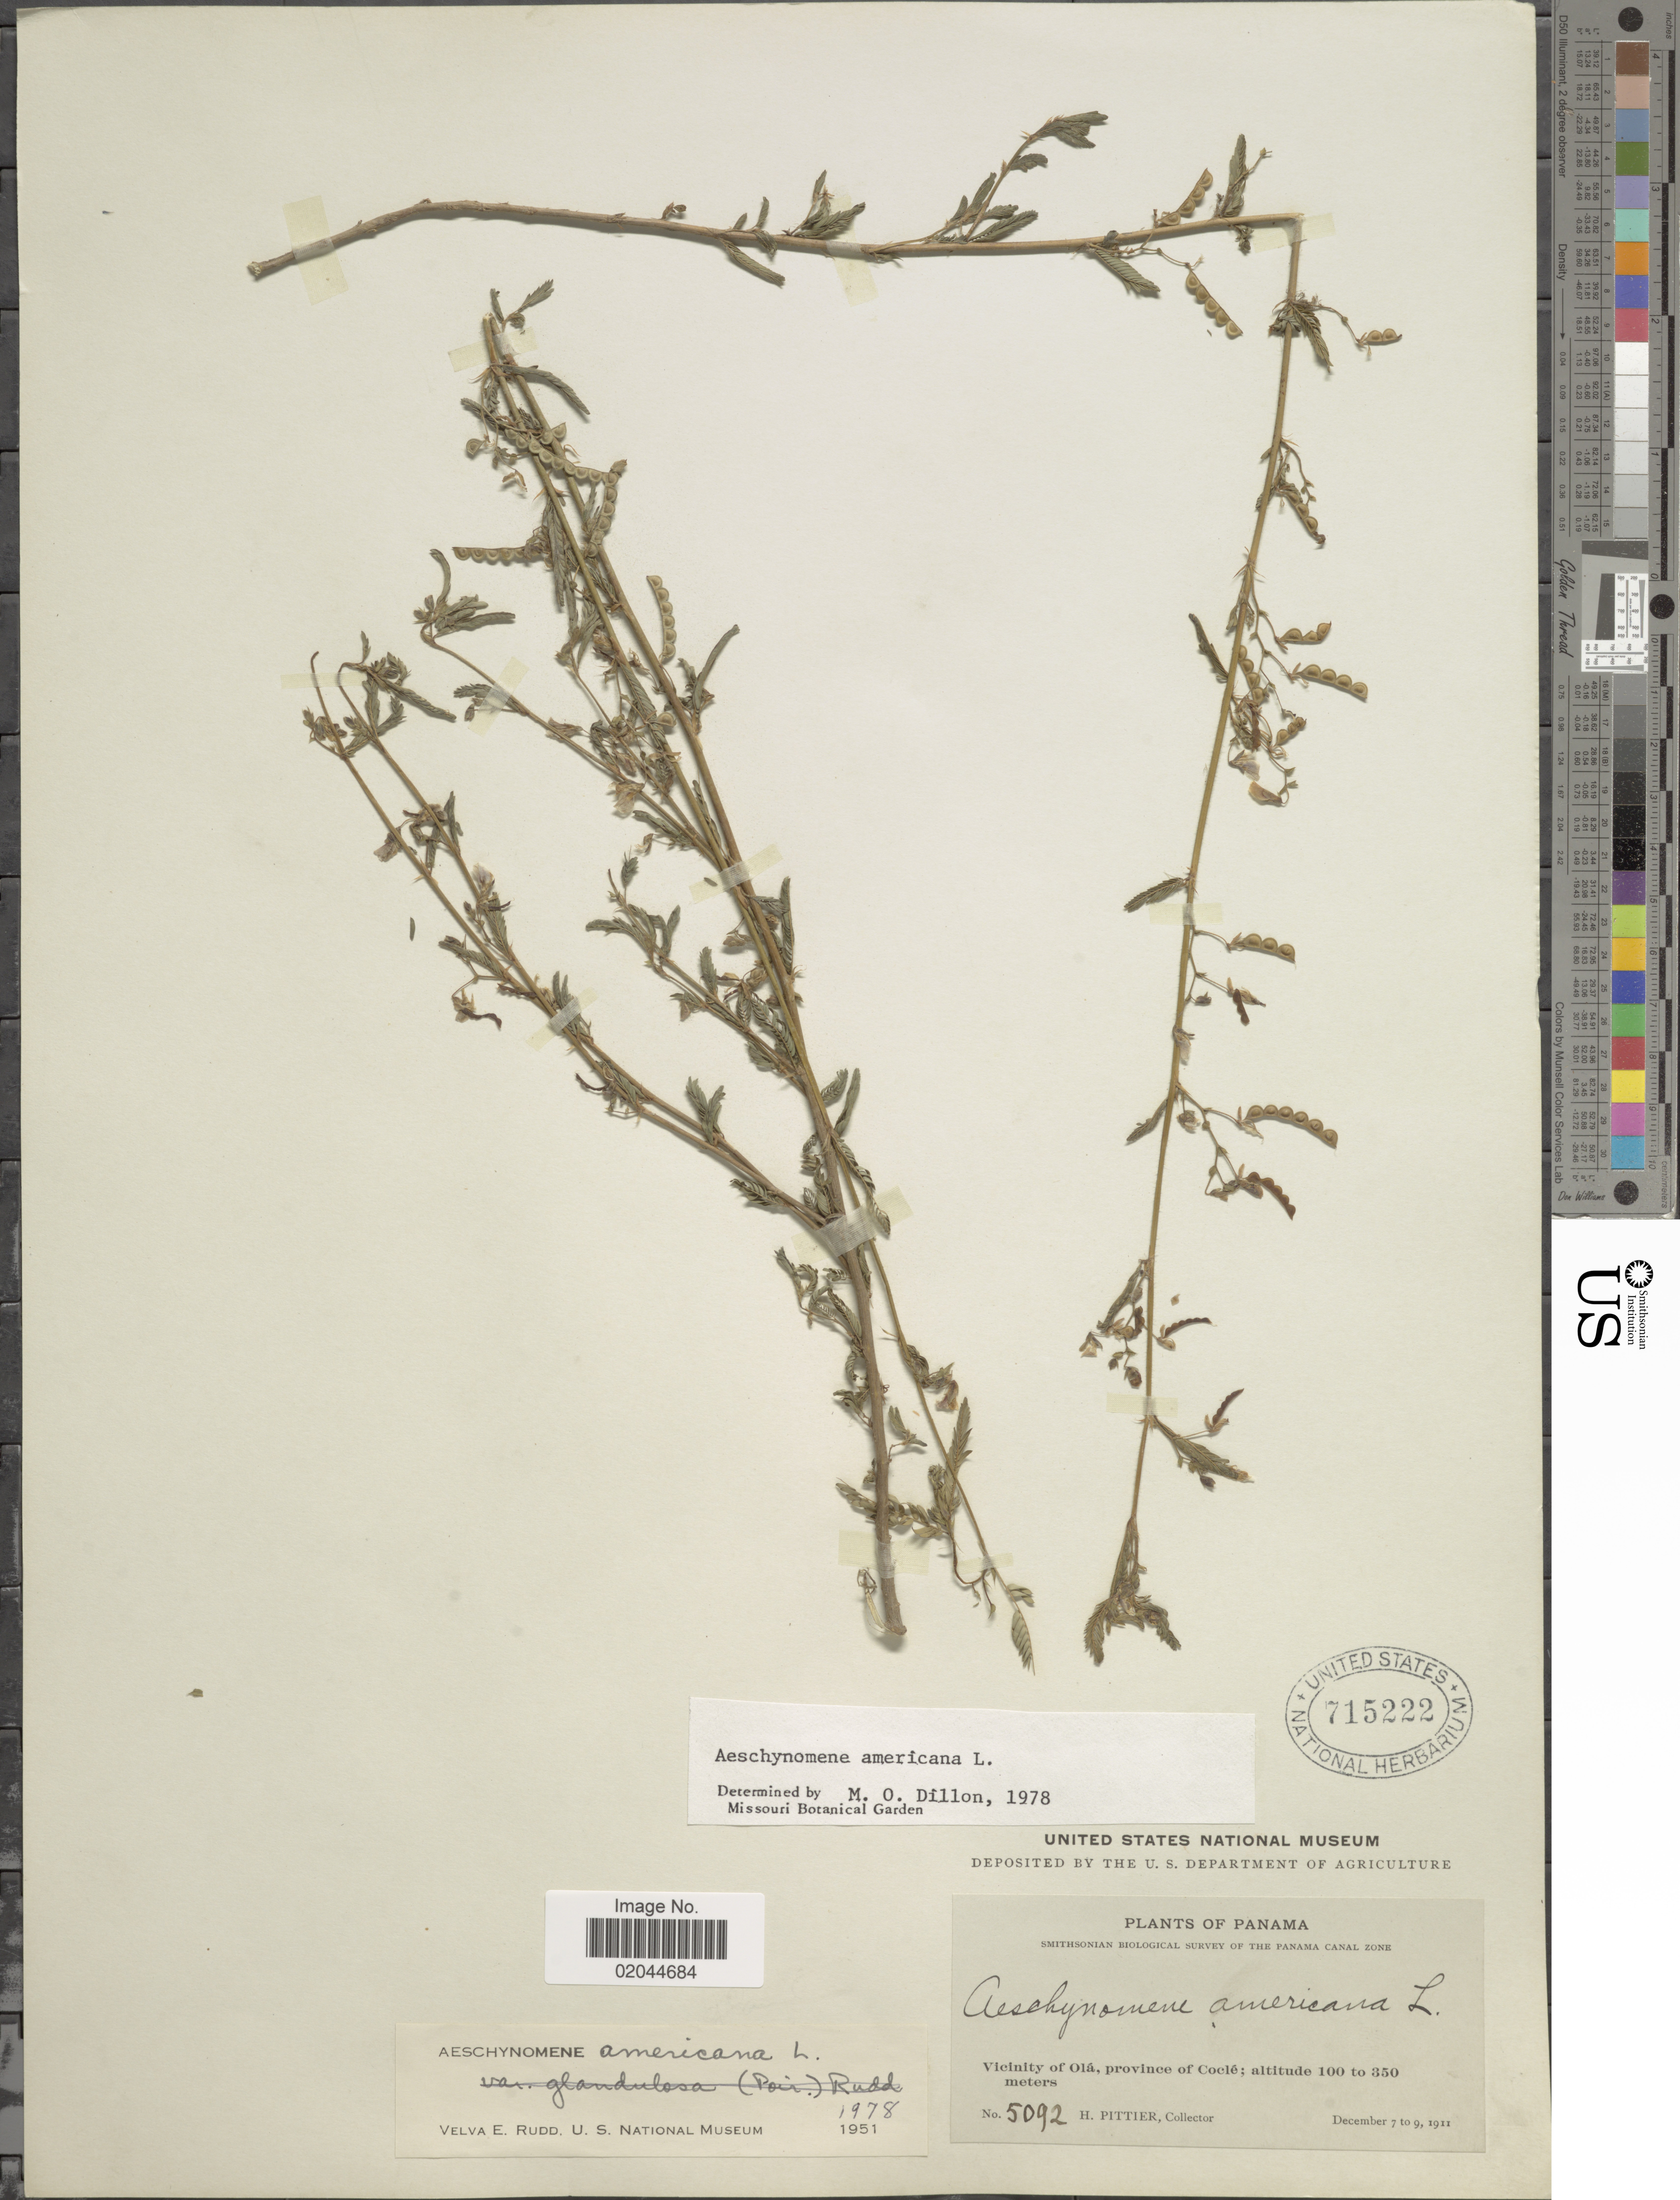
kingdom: Plantae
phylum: Tracheophyta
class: Magnoliopsida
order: Fabales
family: Fabaceae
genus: Aeschynomene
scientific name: Aeschynomene americana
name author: L.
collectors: H. F. Pittier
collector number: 5092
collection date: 1911-12-07/1911-12-09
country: Panama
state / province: Coclé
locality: Vicinity of Ola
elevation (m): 100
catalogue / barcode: US 715222